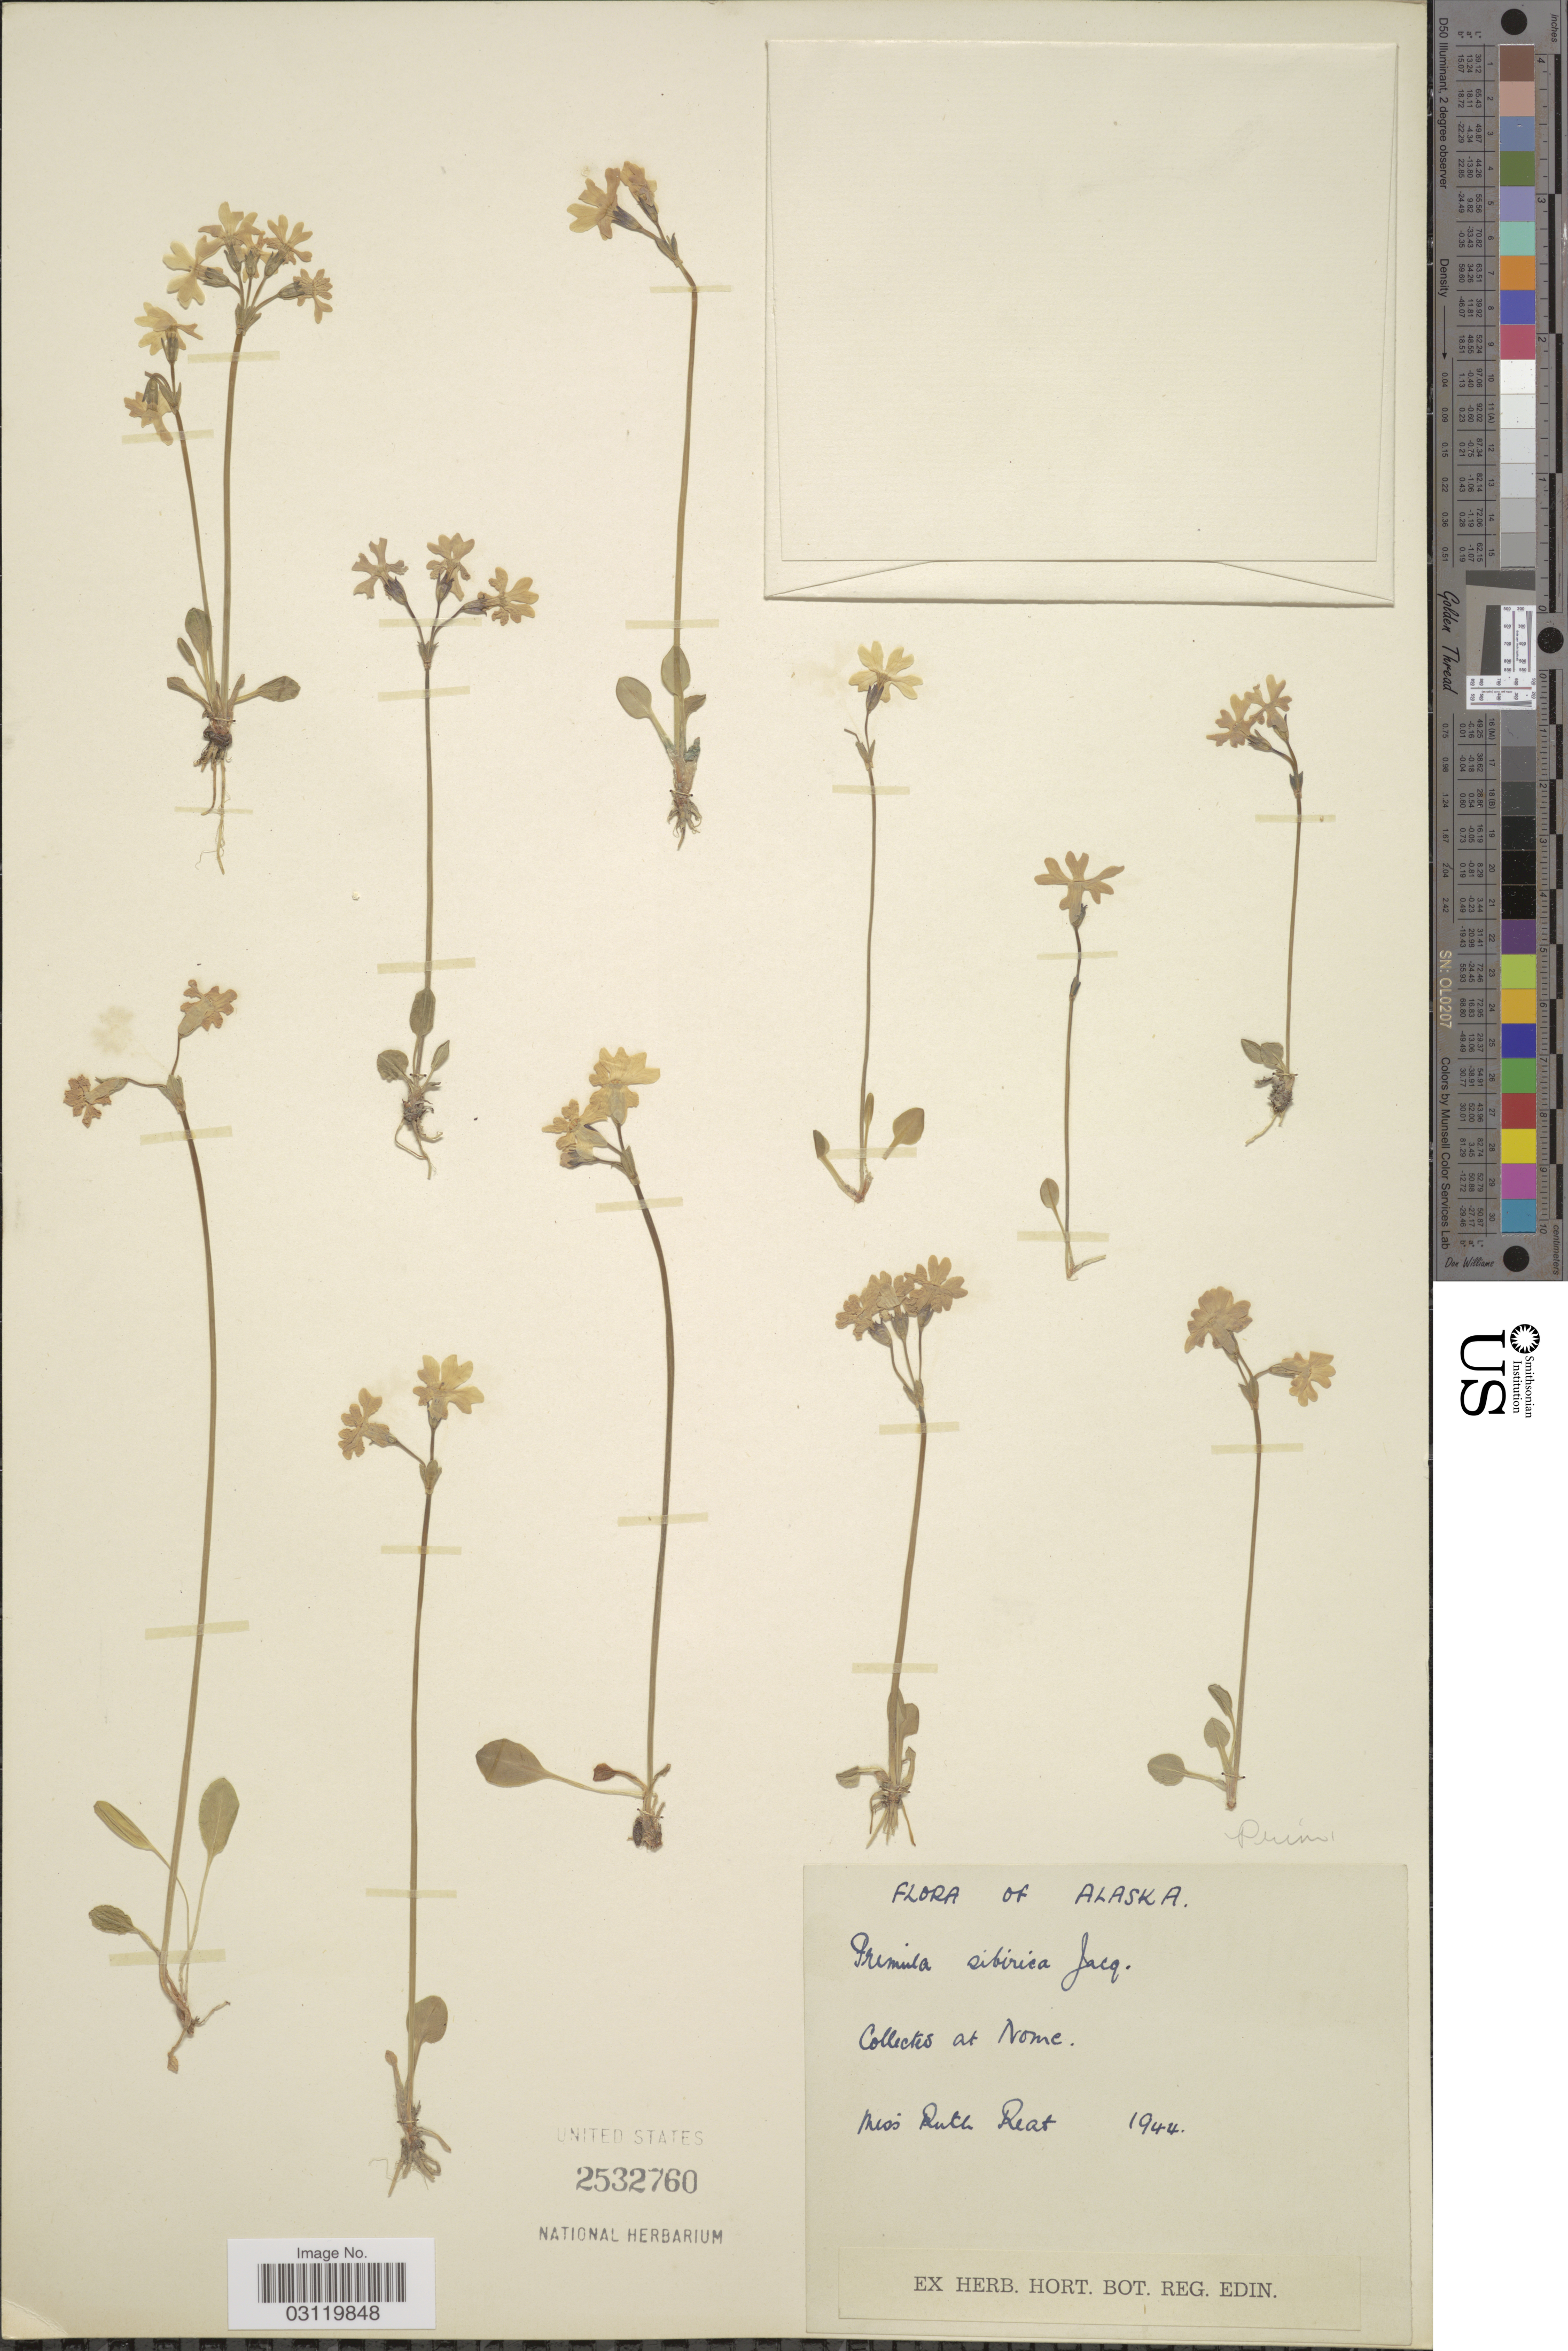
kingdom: Plantae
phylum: Tracheophyta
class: Magnoliopsida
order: Ericales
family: Primulaceae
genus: Primula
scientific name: Primula sibirica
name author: Wulfen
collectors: R. Reat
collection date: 1944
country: United States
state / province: Alaska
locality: Nome.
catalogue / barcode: US 2532760